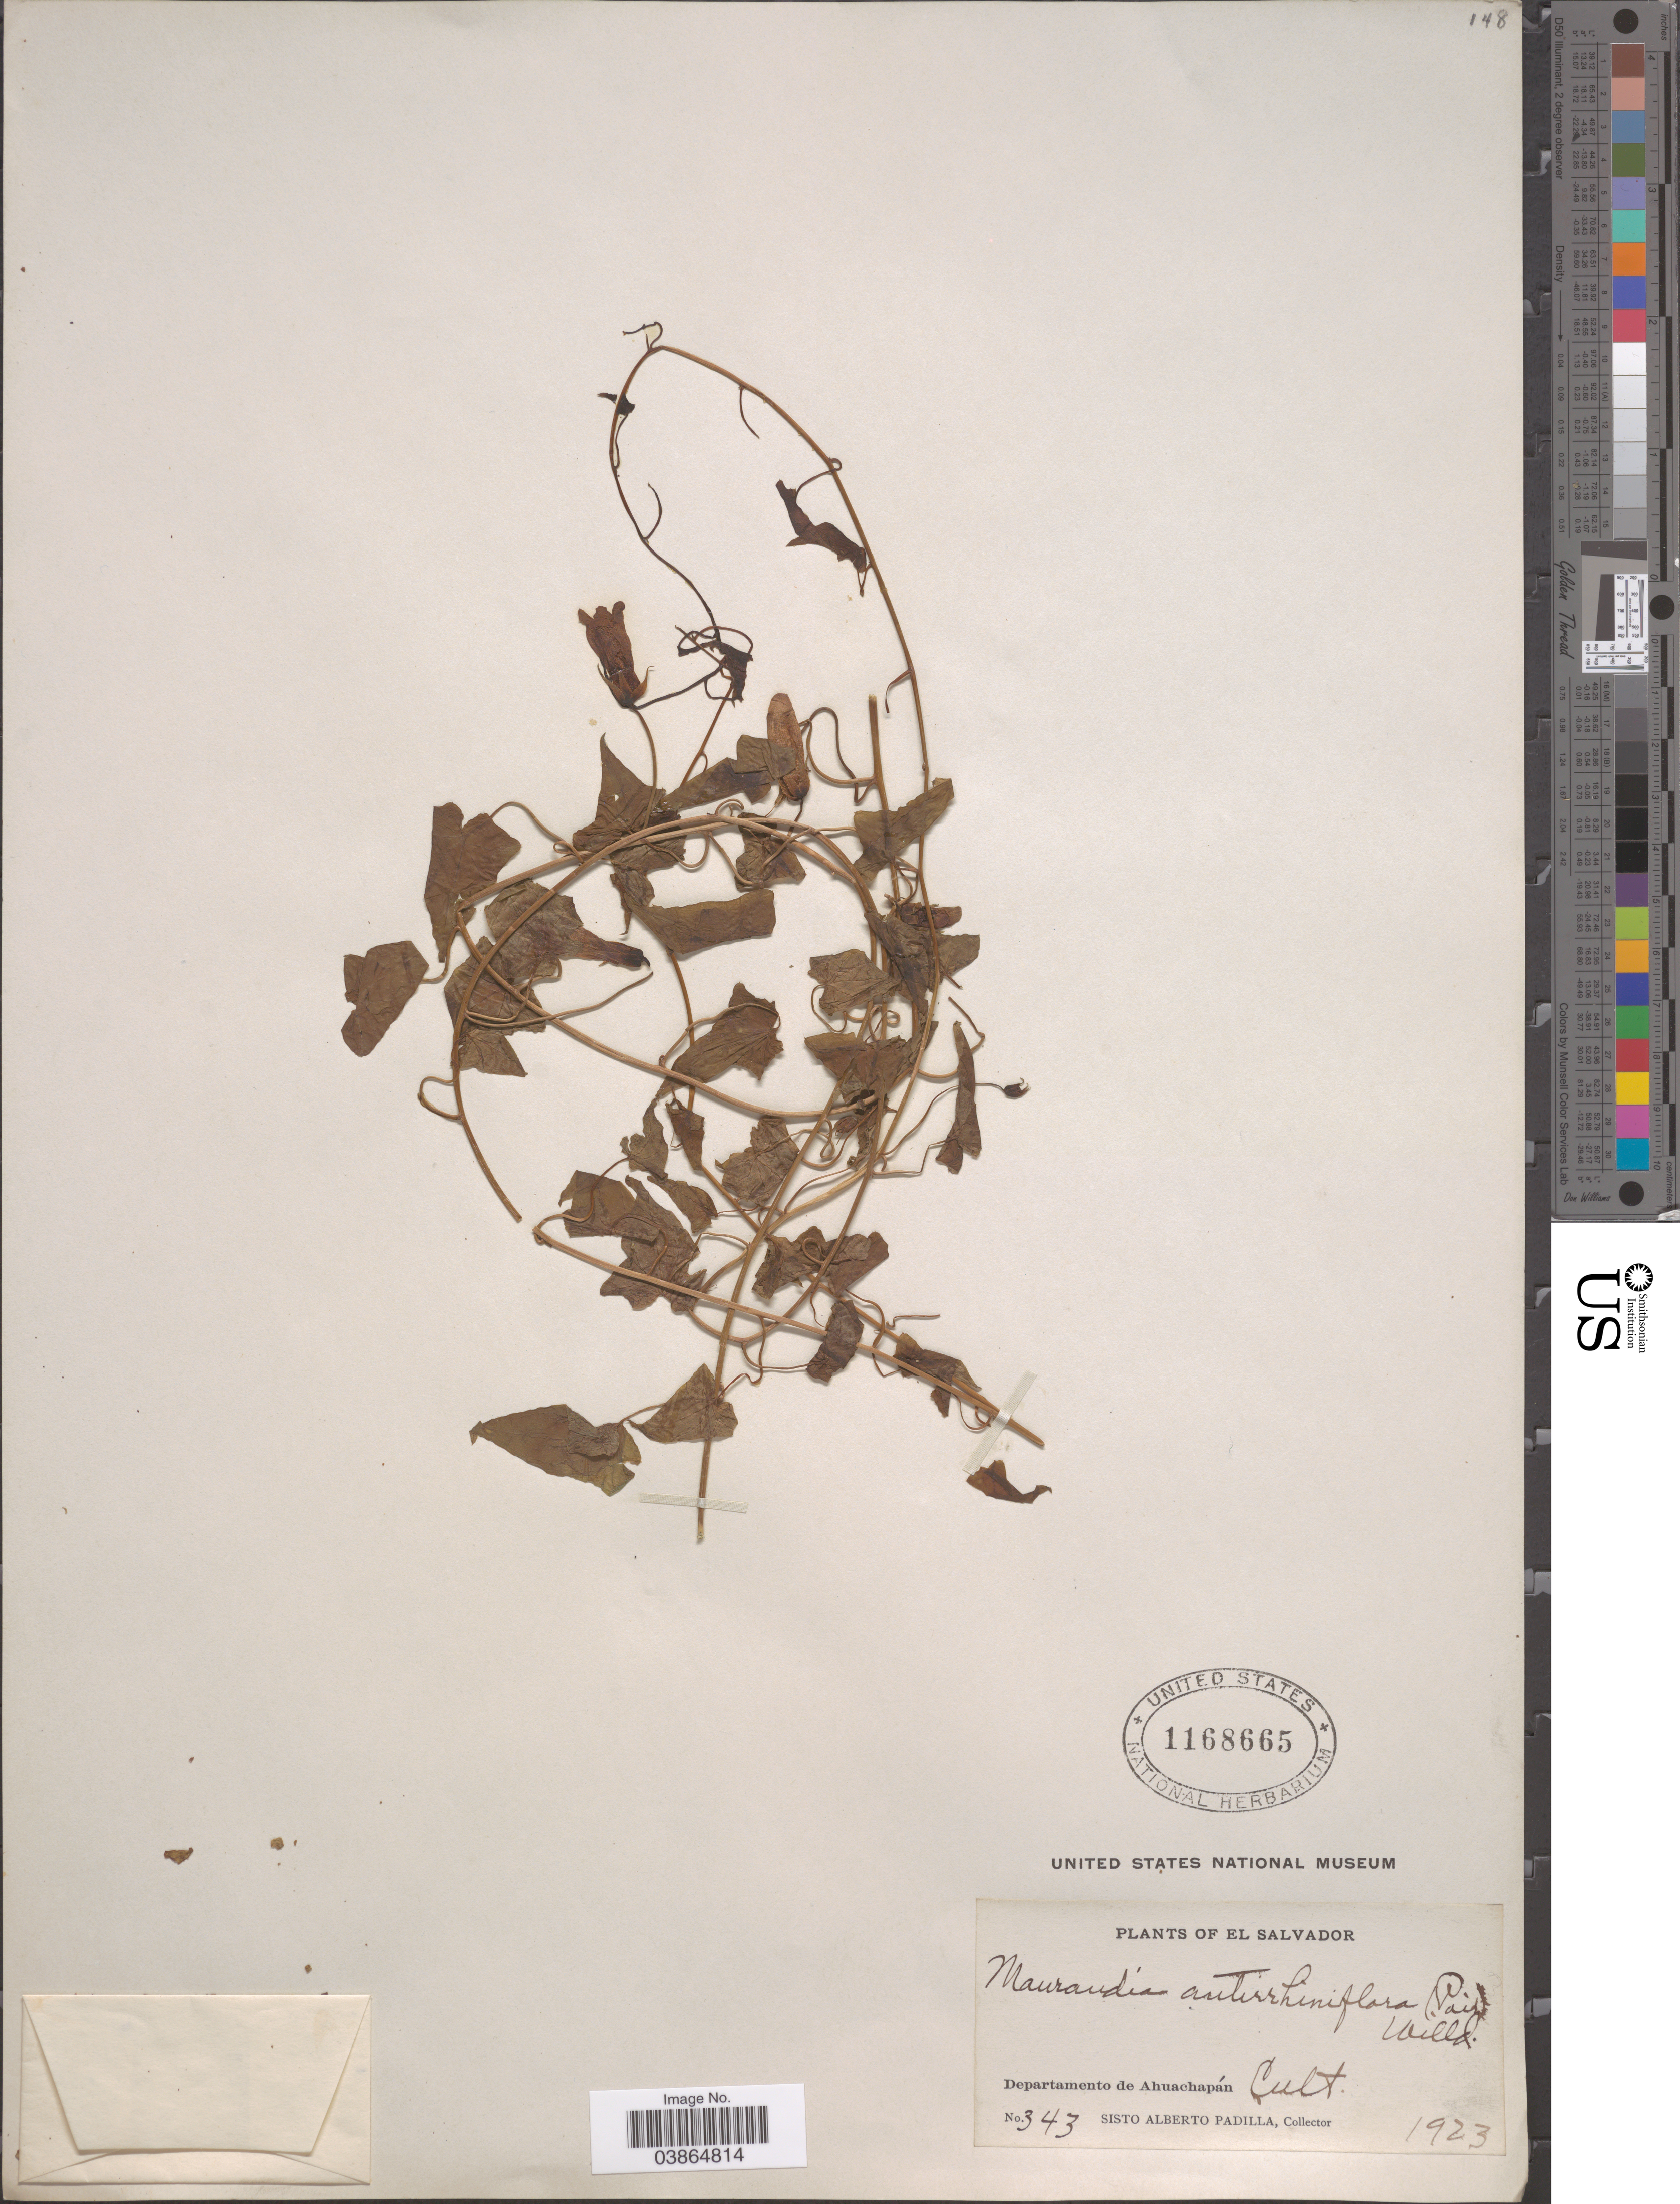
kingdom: Plantae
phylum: Tracheophyta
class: Magnoliopsida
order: Lamiales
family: Plantaginaceae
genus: Maurandya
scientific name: Maurandya antirrhiniflora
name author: Humb. & Bonpl. ex Willd.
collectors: S. A. Padilla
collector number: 343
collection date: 1923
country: El Salvador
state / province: Ahuachapan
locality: Departamento de Ahuachapán.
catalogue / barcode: US 1168665